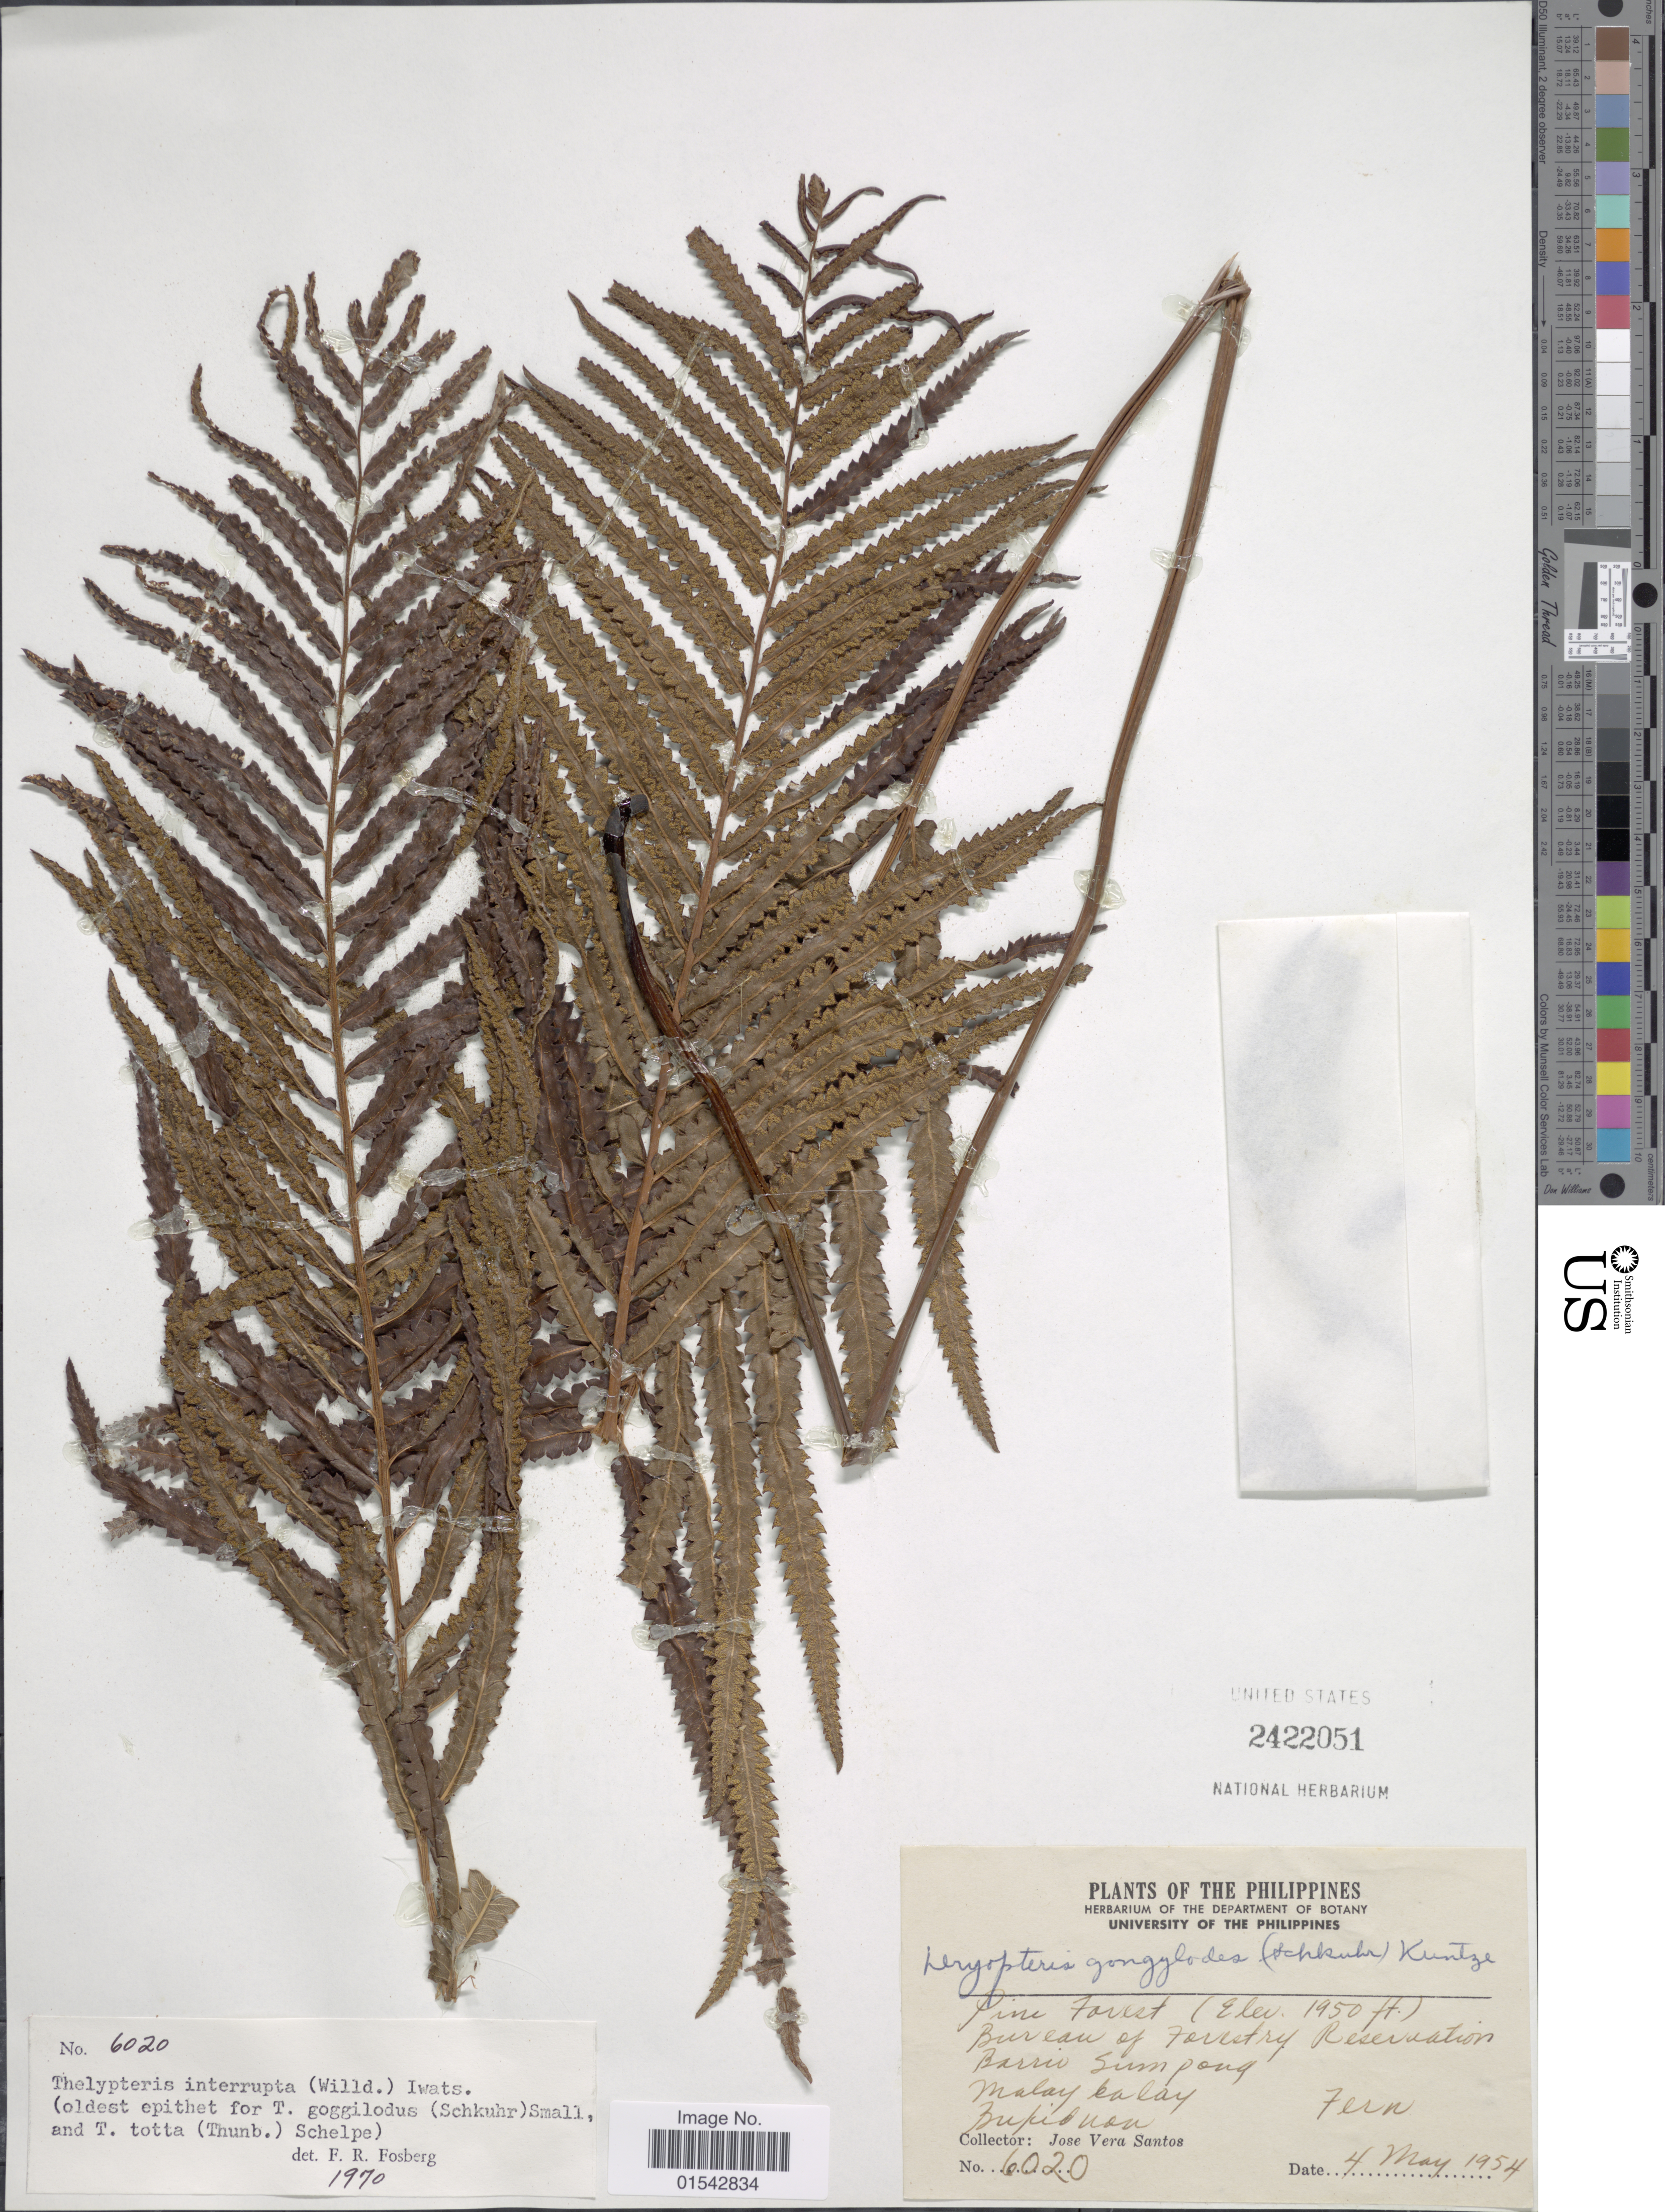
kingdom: Plantae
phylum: Tracheophyta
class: Polypodiopsida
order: Polypodiales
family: Thelypteridaceae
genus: Cyclosorus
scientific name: Cyclosorus interruptus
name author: (Willd.) H. Itô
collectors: Vera Santos, J.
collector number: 6020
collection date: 1954-05-04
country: Philippines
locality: Barru Sum Pong, Malay Kalay, Bupid non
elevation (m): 594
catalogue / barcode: US 2422051